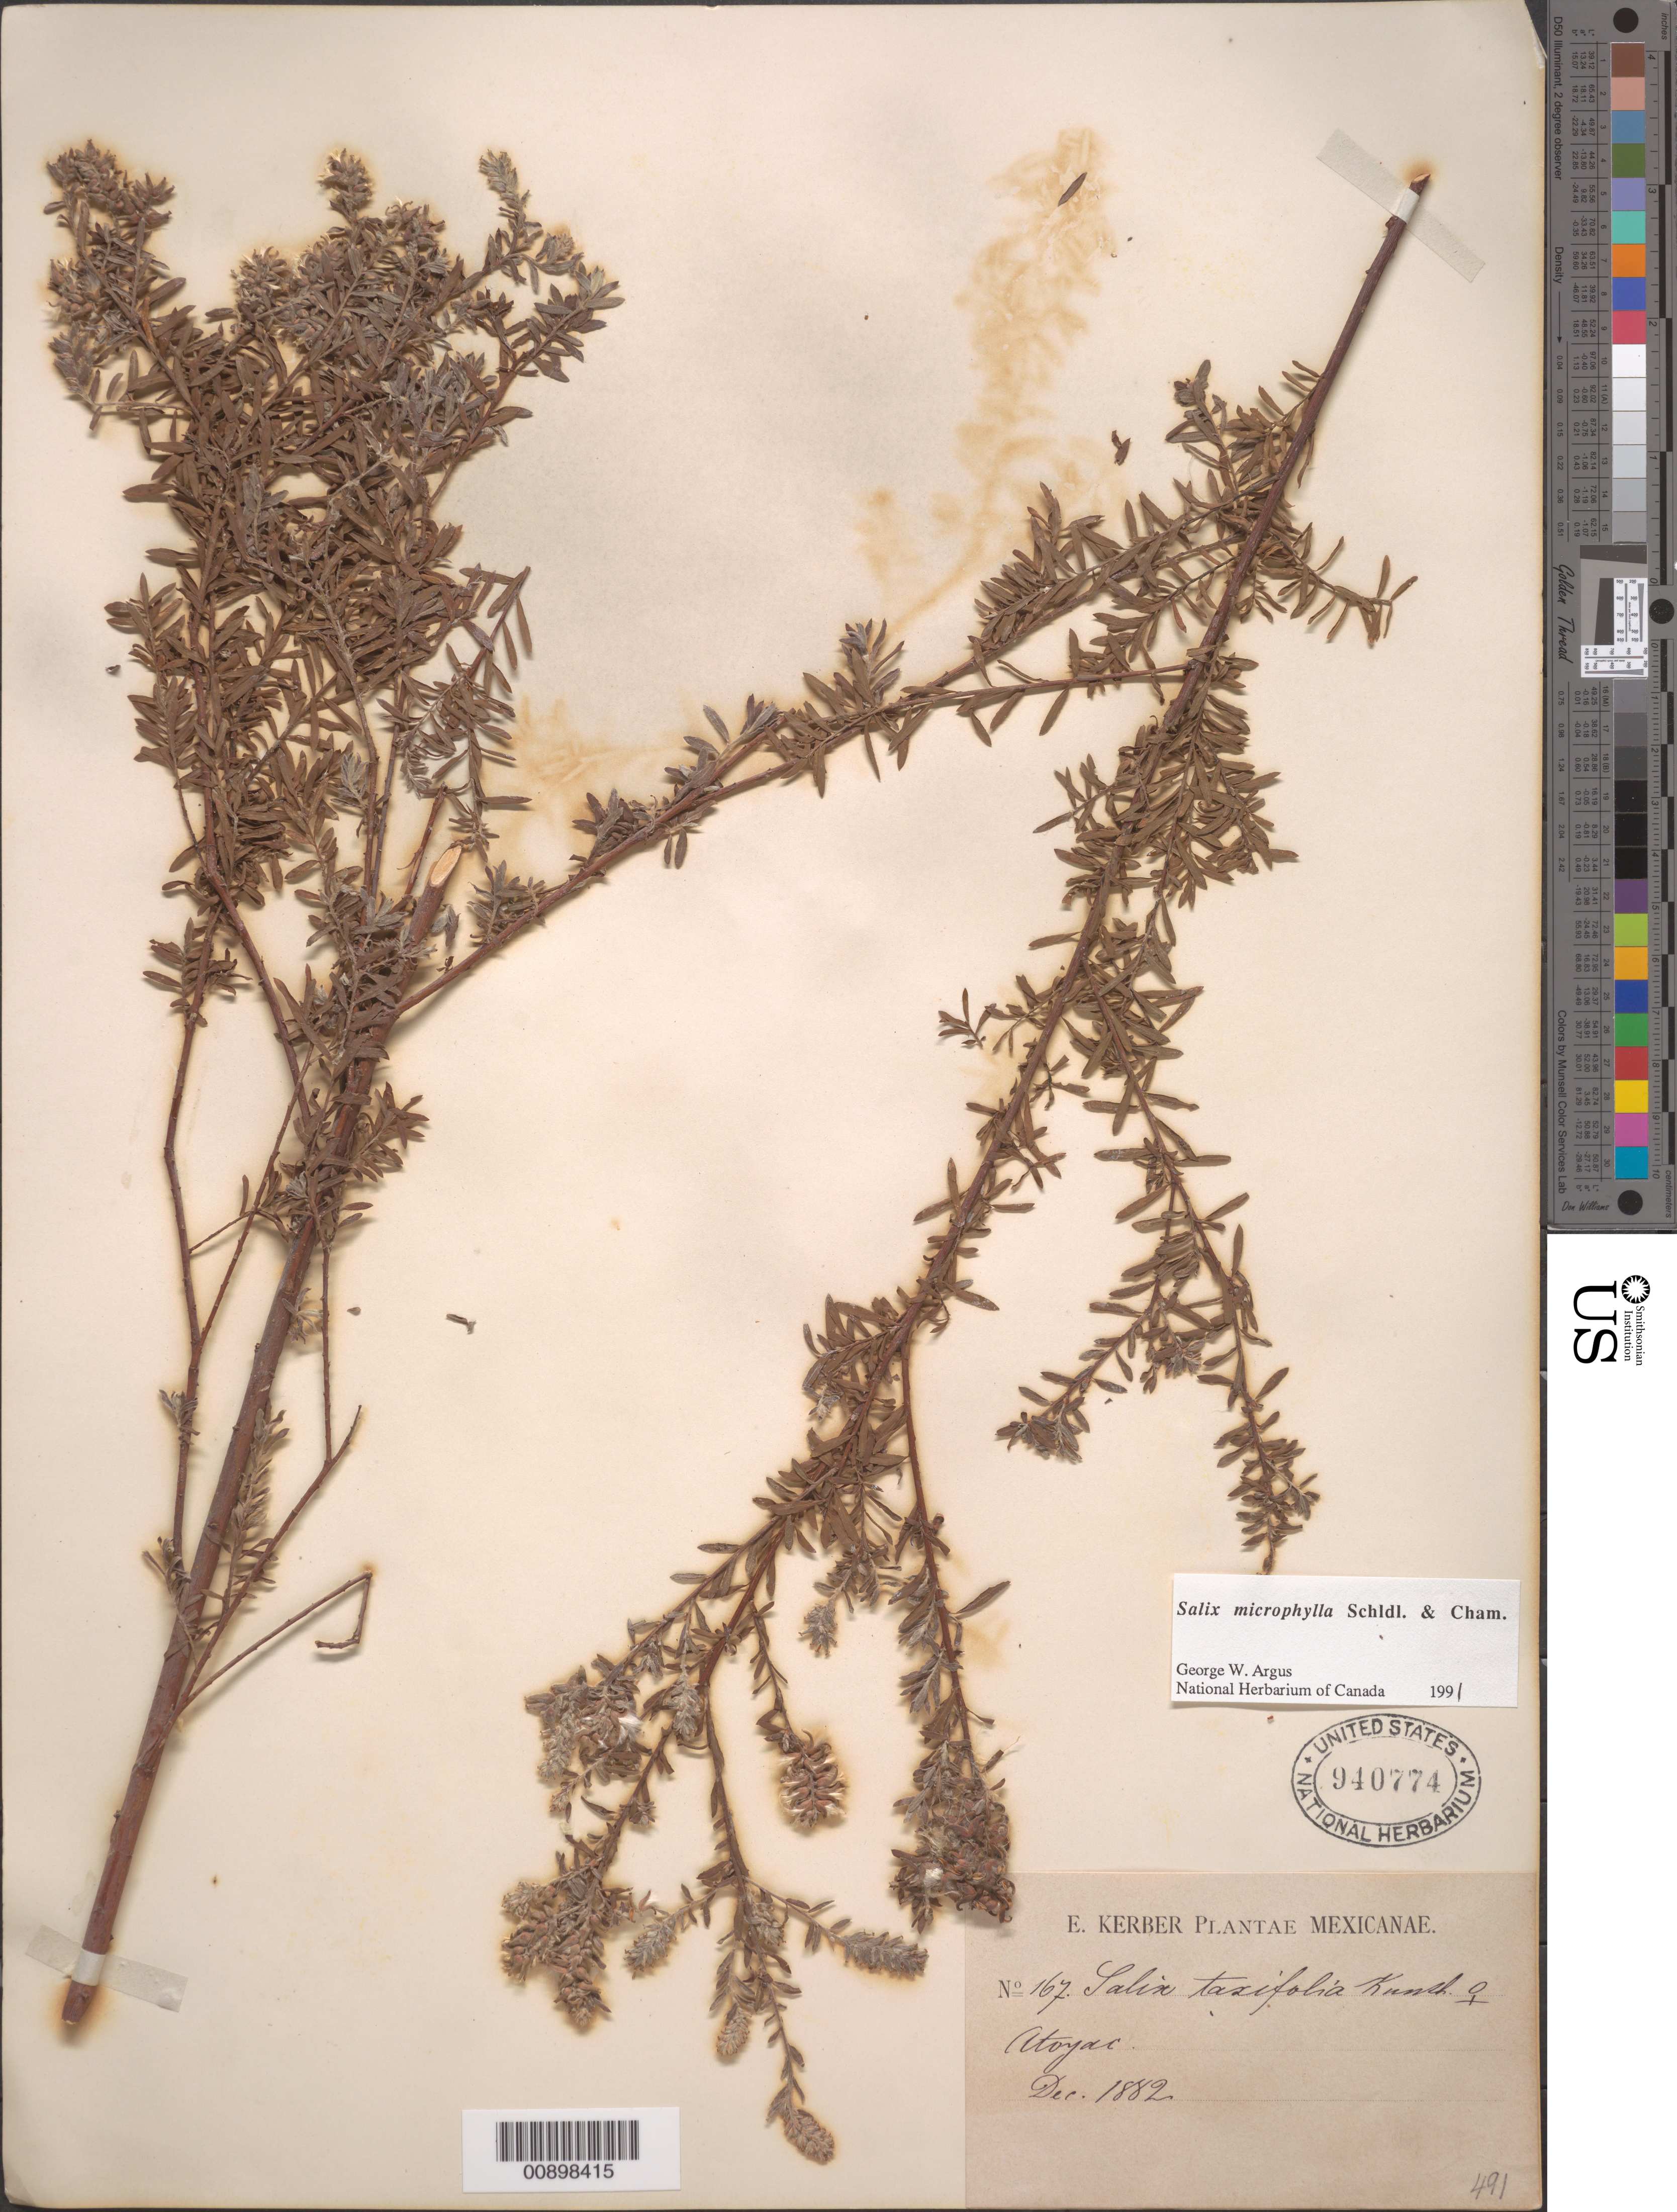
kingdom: Plantae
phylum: Tracheophyta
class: Magnoliopsida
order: Malpighiales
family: Salicaceae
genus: Salix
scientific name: Salix microphylla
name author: Schltdl. & Cham.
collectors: E. Kerber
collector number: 167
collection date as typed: Dec 1882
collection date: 1882-12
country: Mexico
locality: Atoyac.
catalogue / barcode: US 940774